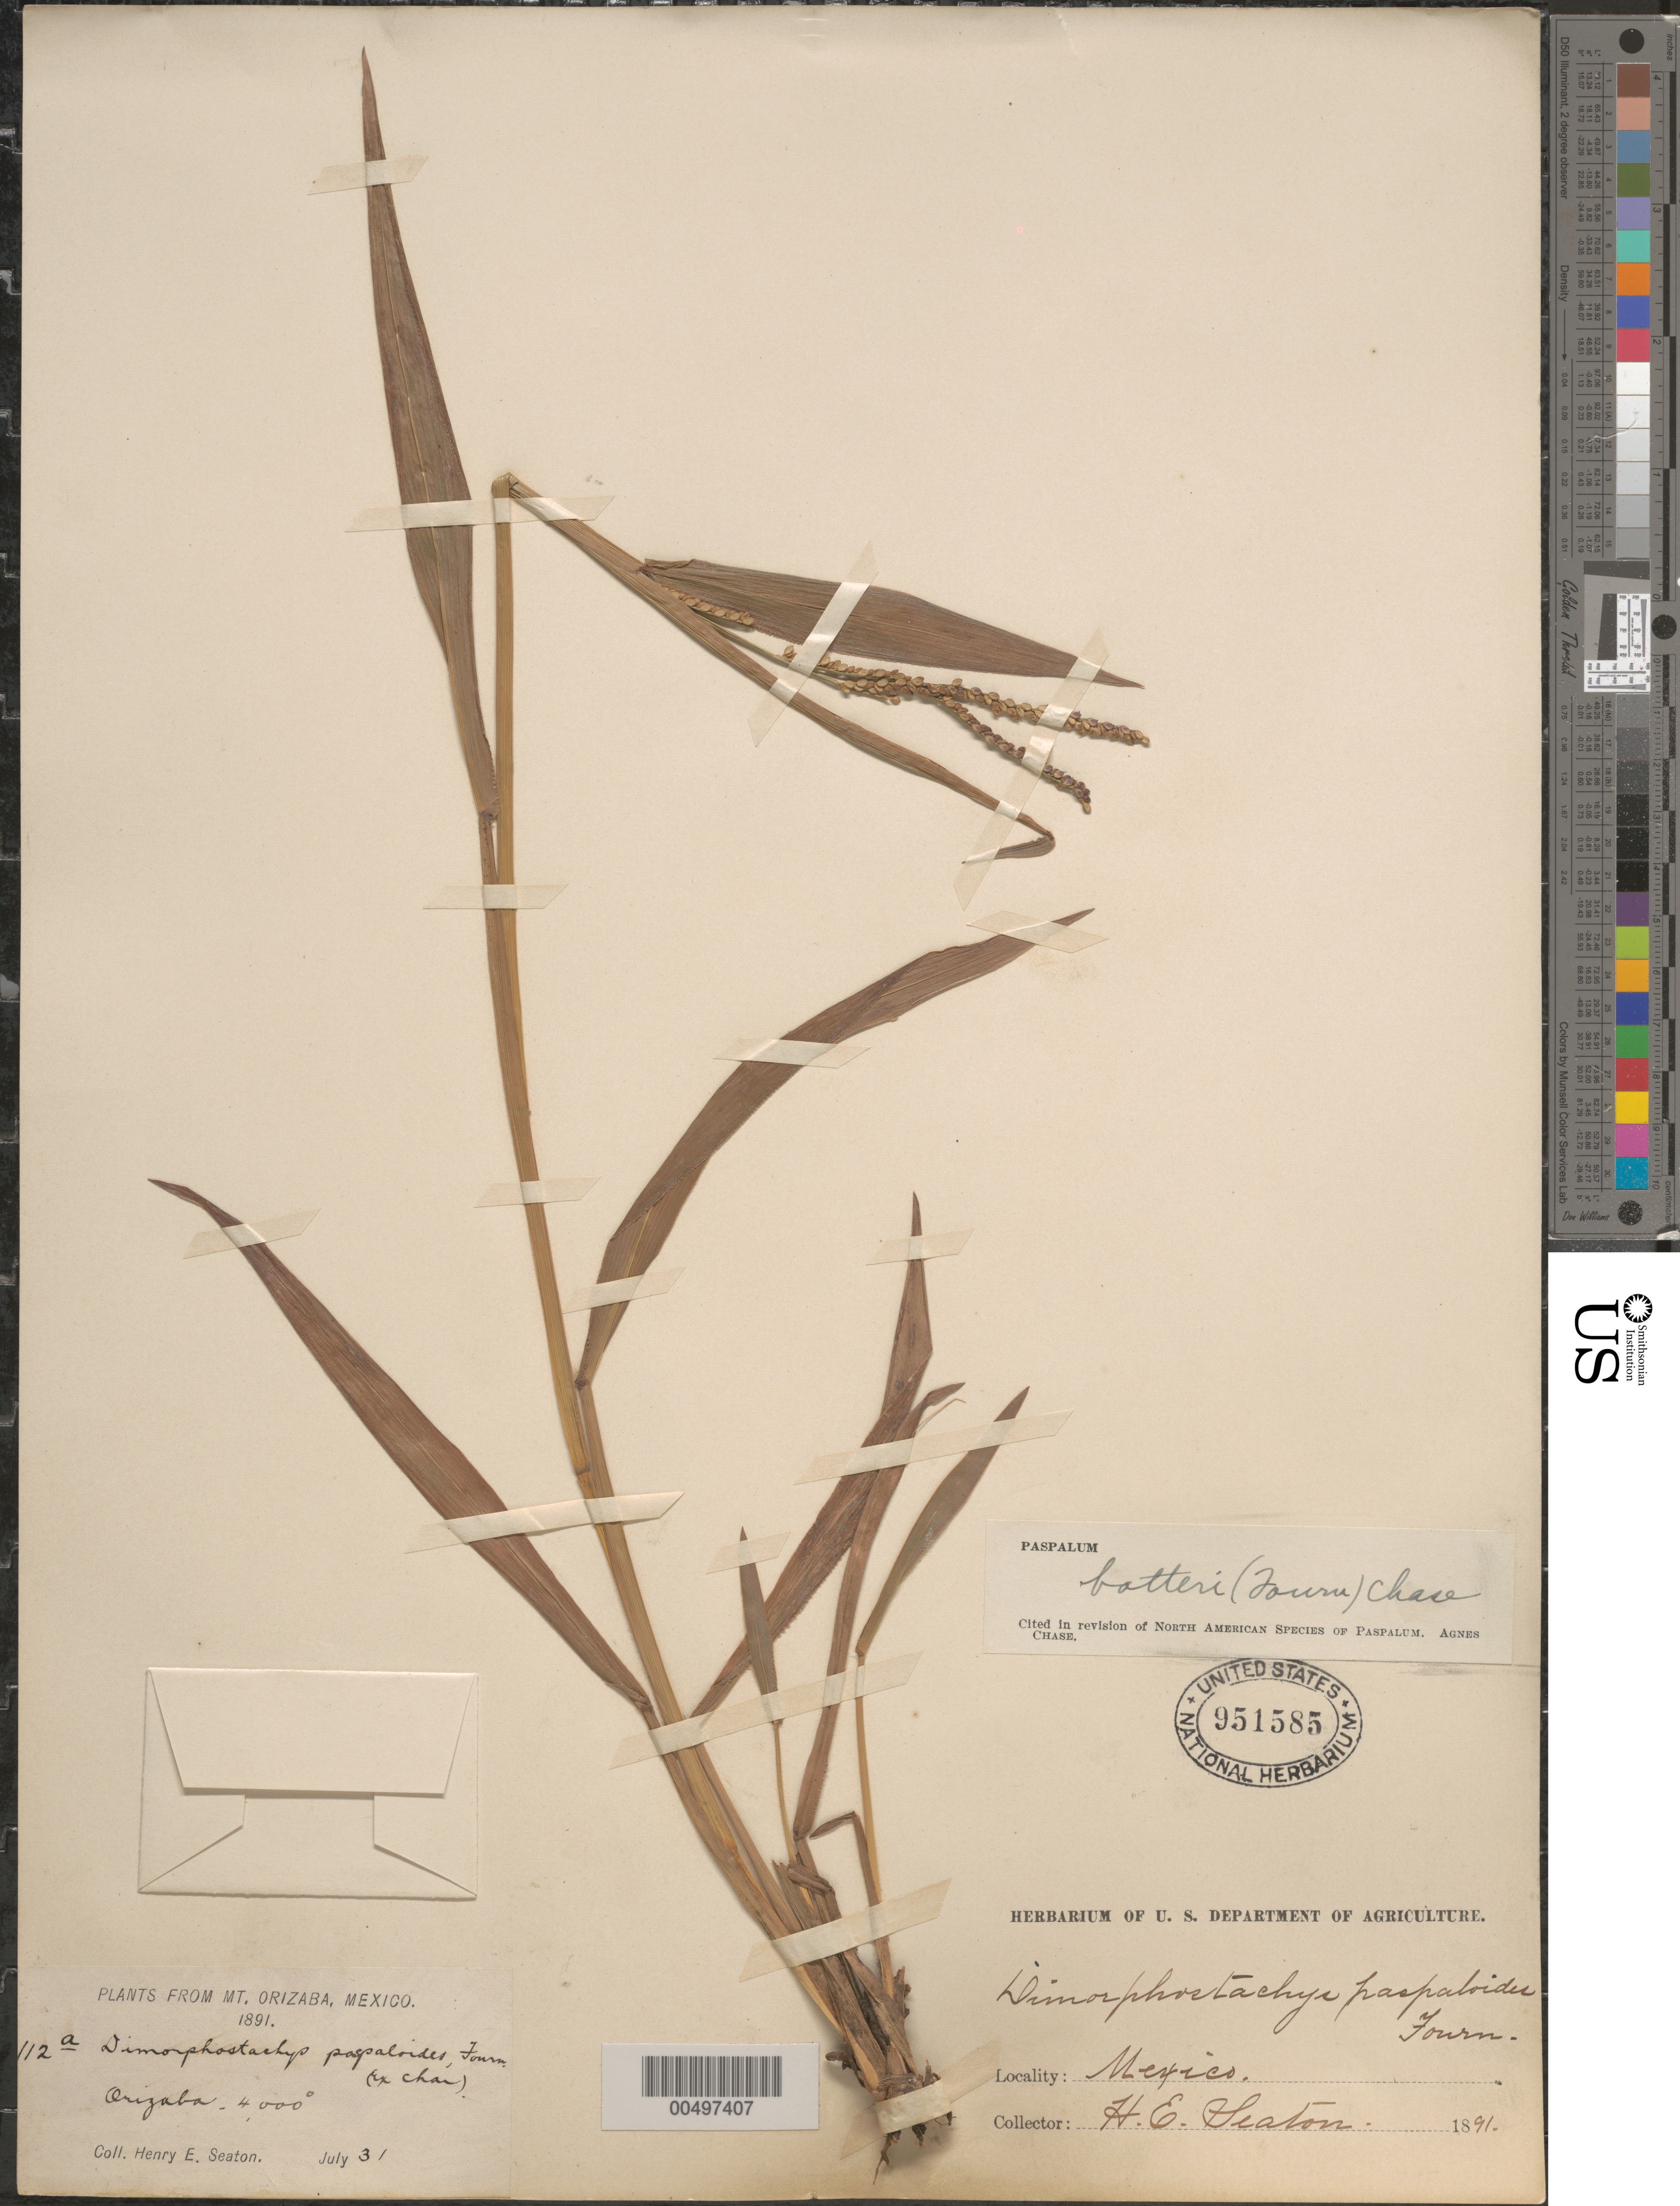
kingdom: Plantae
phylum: Tracheophyta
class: Liliopsida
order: Poales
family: Poaceae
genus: Paspalum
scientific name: Paspalum botteri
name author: (E. Fourn.) Chase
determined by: Chase, [M.] Agnes, (US)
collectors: H. E. Seaton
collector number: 112a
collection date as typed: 31 Jul 1891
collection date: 1891-07-31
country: Mexico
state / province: Veracruz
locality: Mt Orizaba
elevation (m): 1219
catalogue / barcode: US 951585